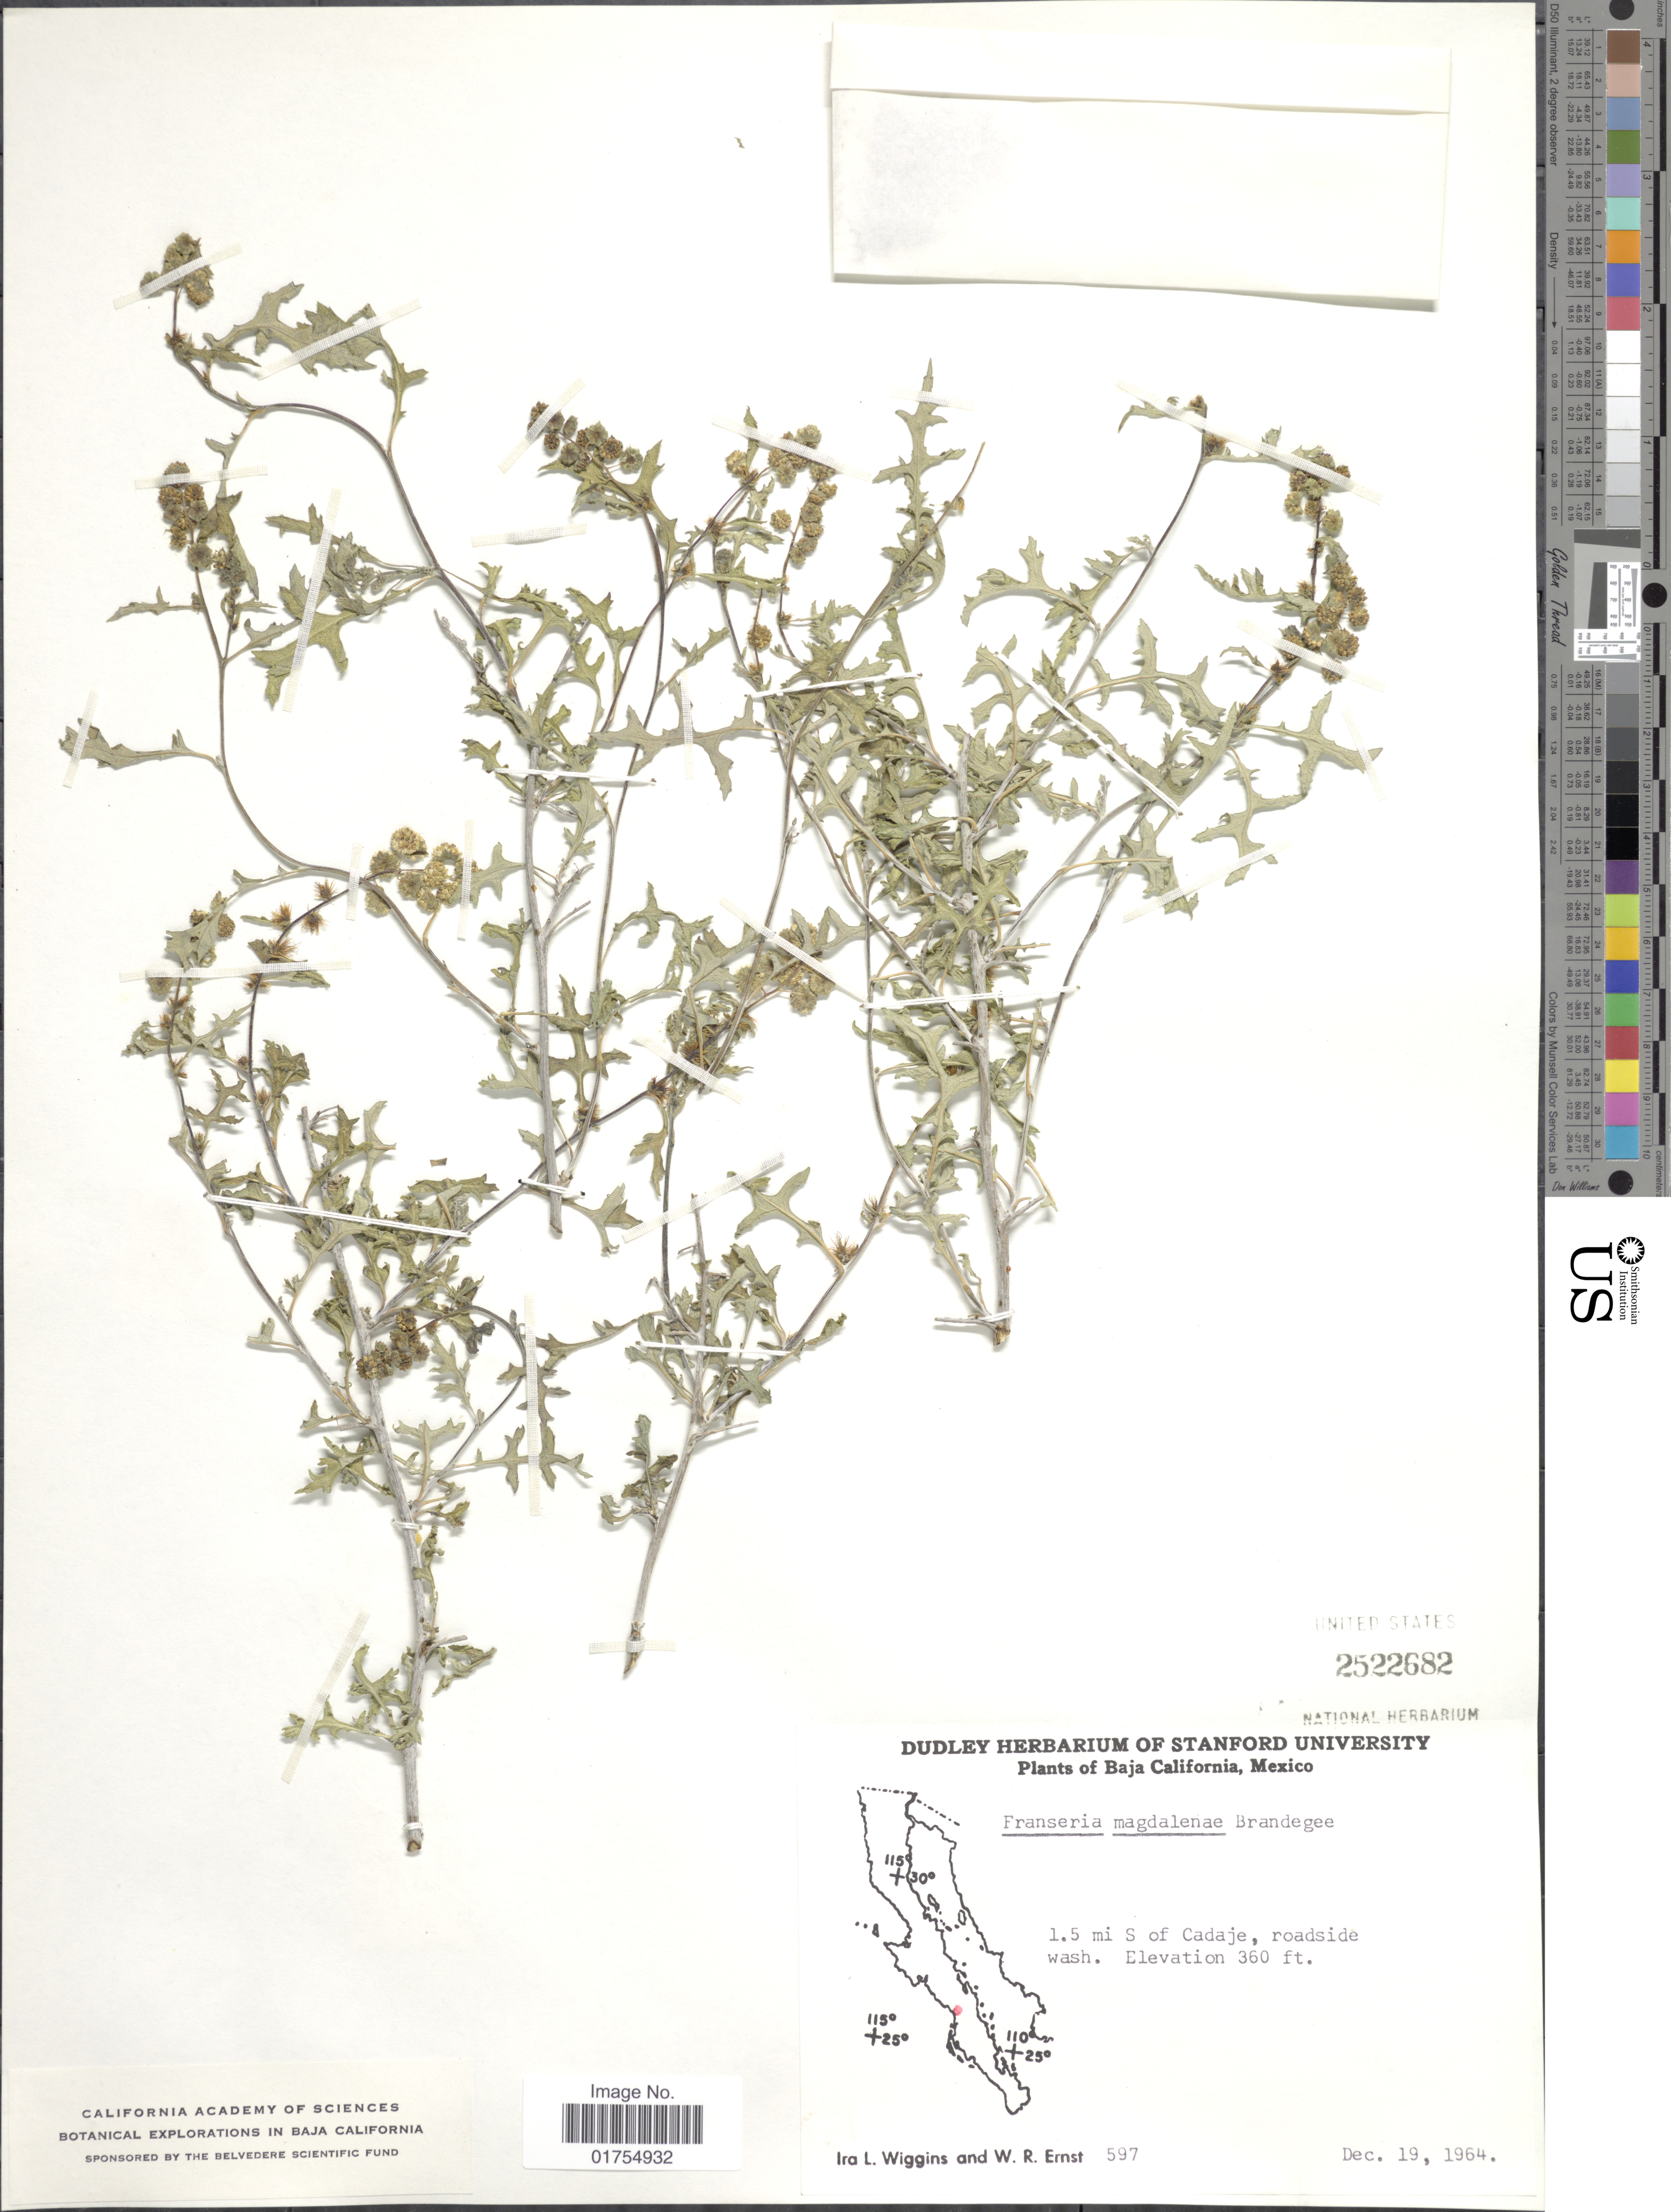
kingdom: Plantae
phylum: Tracheophyta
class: Magnoliopsida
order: Asterales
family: Asteraceae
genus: Franseria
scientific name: Franseria magdalenae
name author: Brandegee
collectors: I. L. Wiggins & W. R. Ernst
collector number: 597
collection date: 1964-12-19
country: Mexico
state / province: Baja California Sur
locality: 1.5 mi S of Cadeje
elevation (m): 110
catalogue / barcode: US 2522682